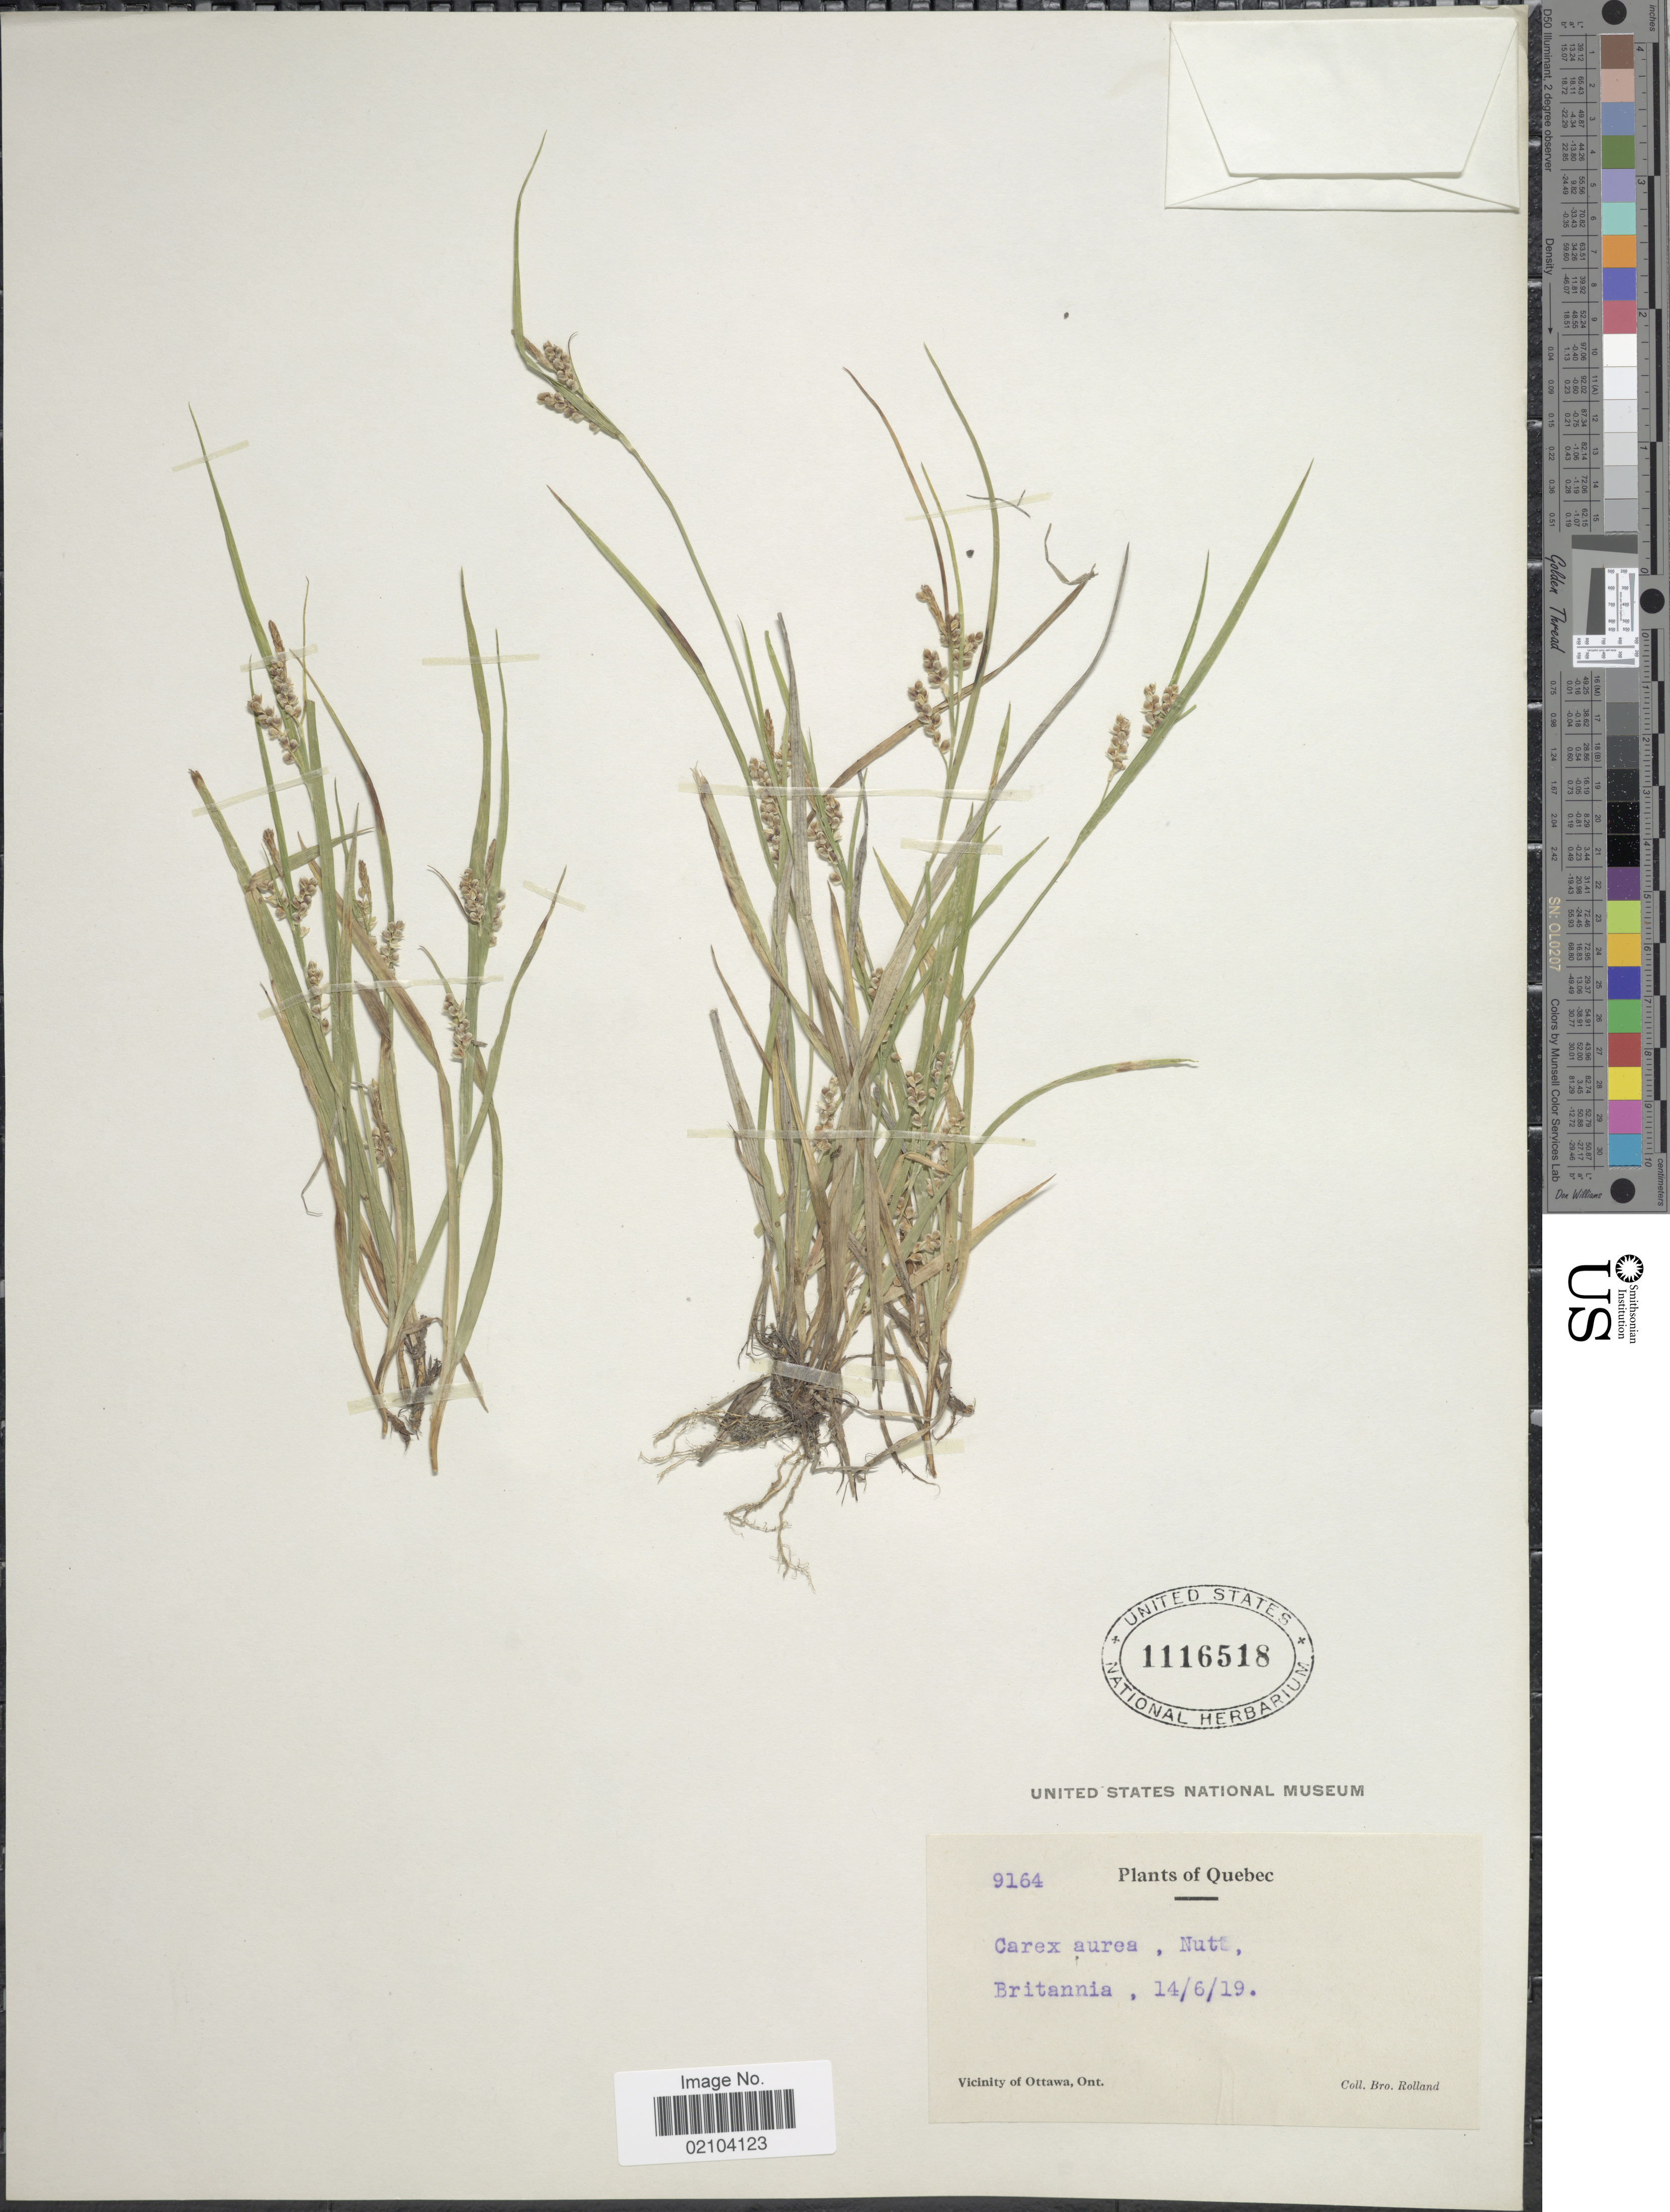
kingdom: Plantae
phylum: Tracheophyta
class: Liliopsida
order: Poales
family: Cyperaceae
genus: Carex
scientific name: Carex aurea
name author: Nutt.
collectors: B. Rolland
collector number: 9164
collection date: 1919-06-14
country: Canada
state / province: Ontario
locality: Britannia. Vicinity of Ottawa, Ont.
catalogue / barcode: US 1116518